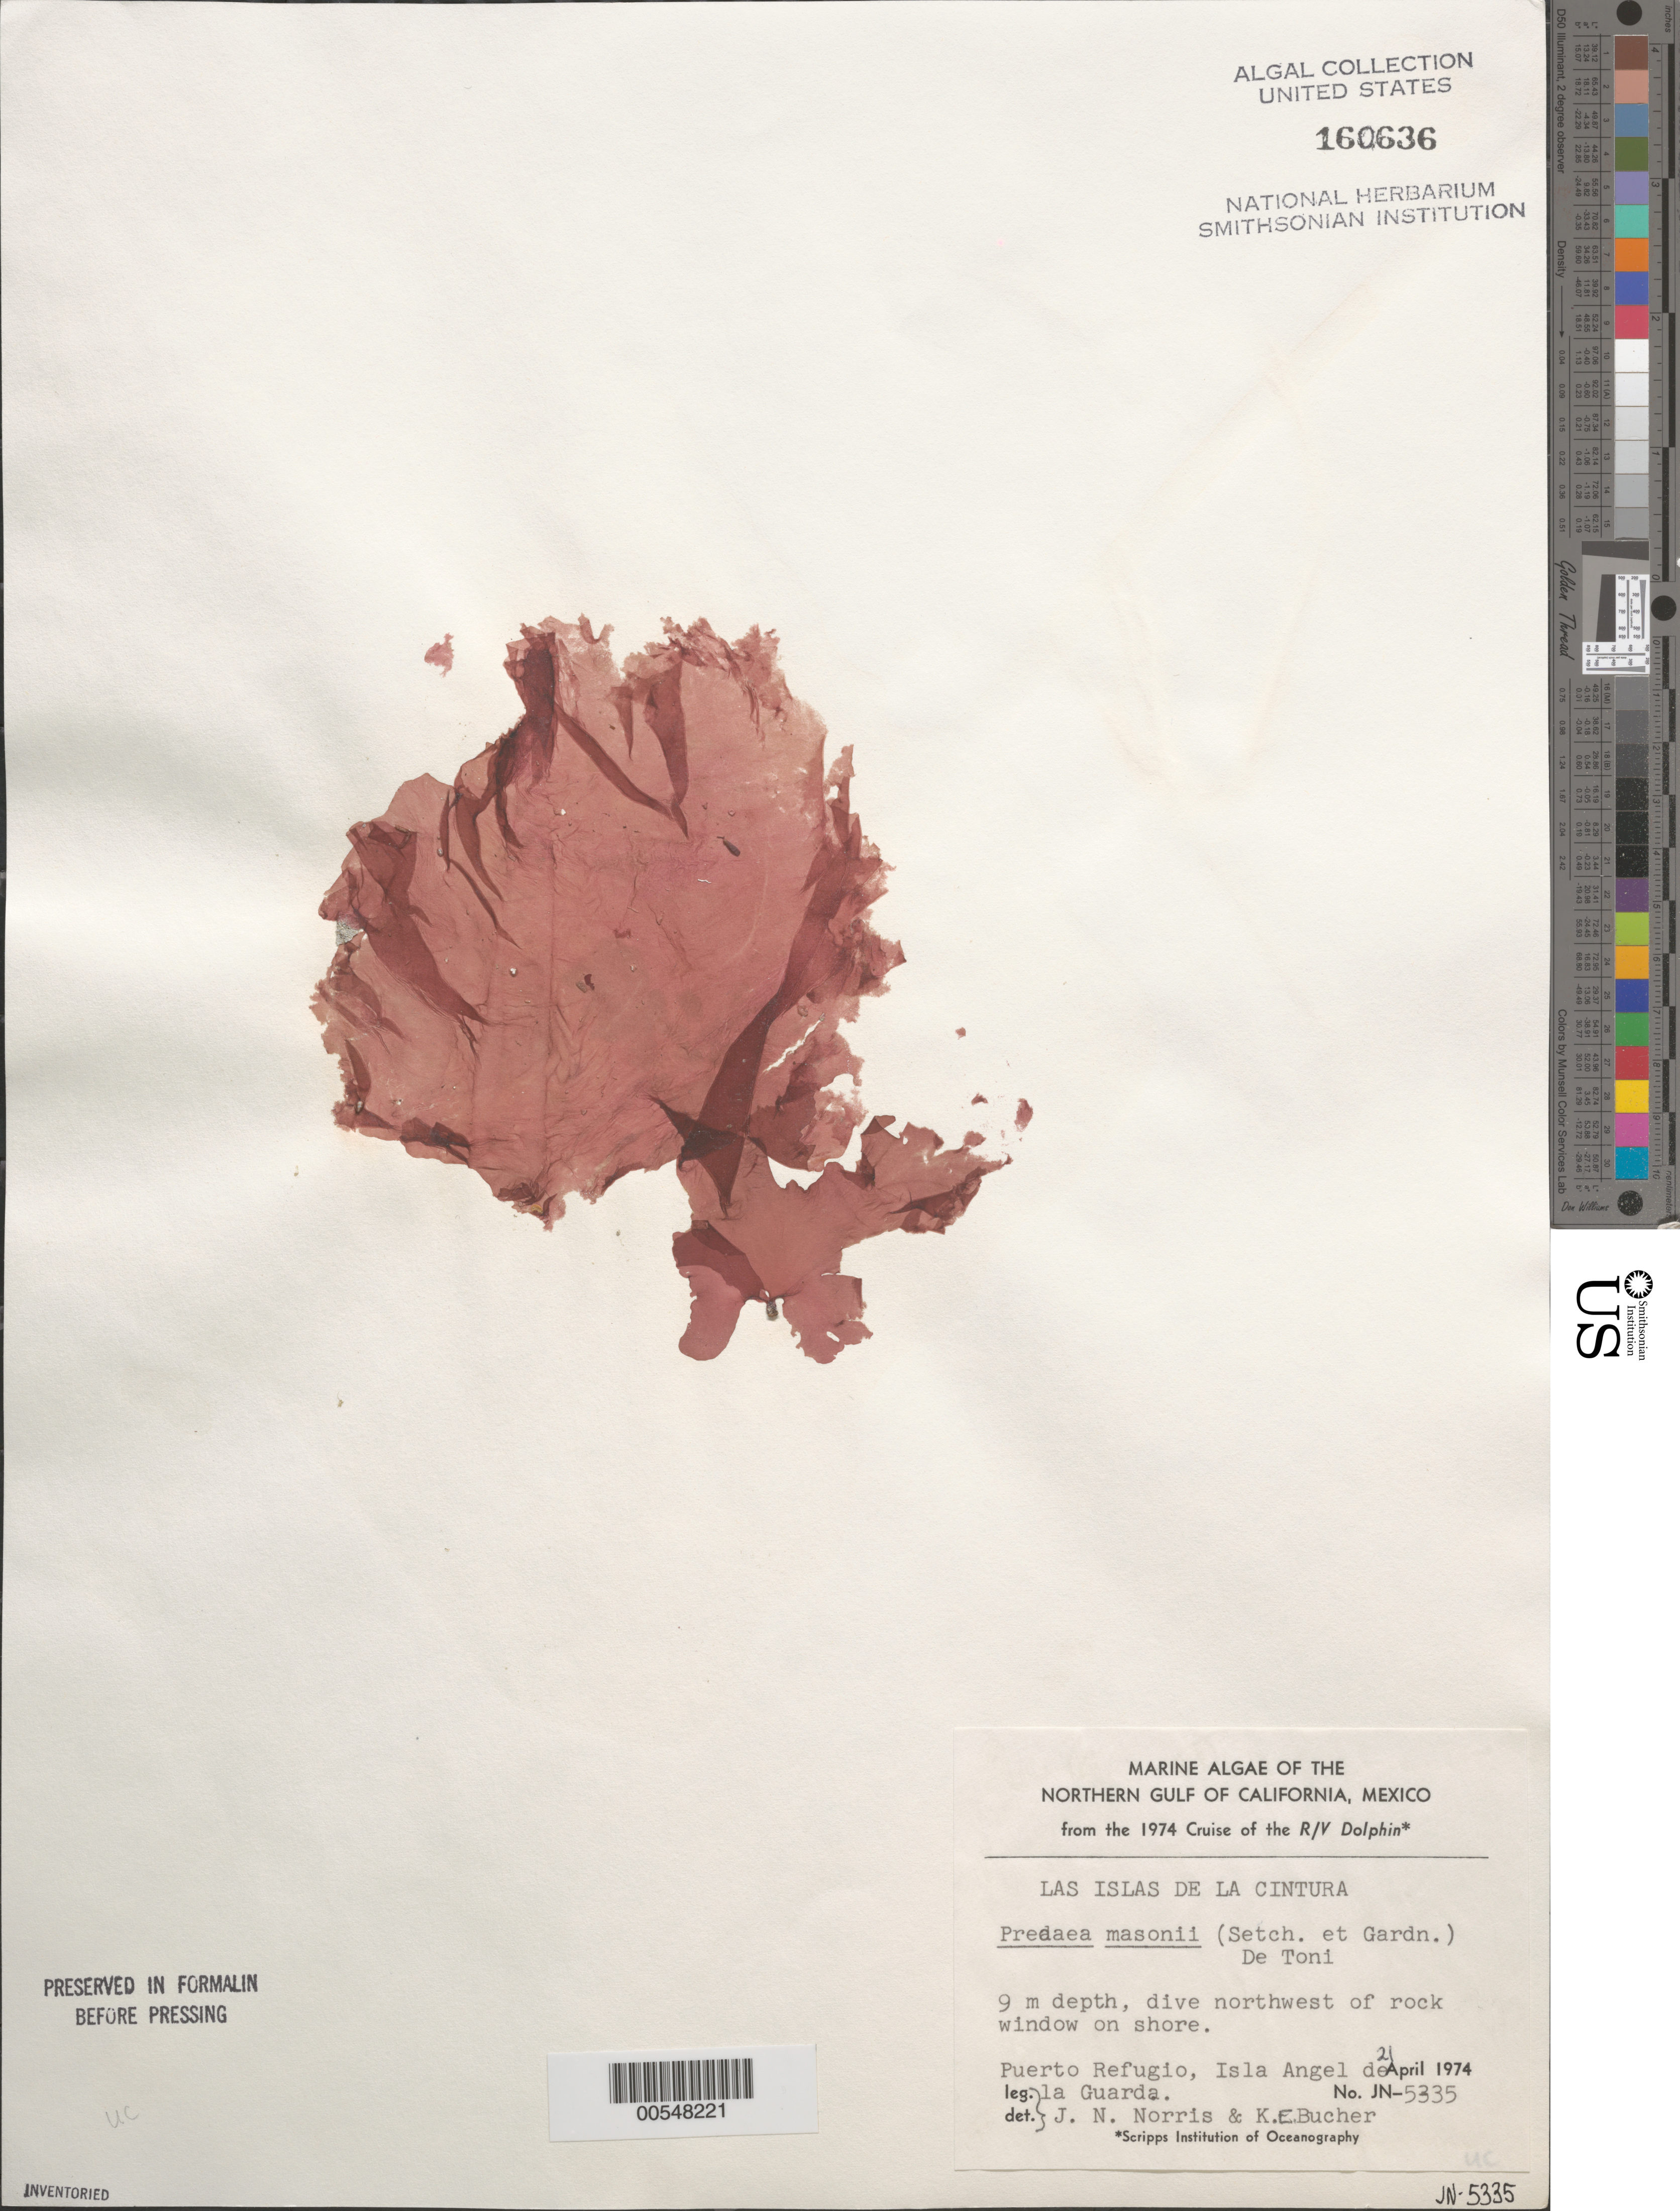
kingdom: Plantae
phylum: Rhodophyta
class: Florideophyceae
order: Nemastomatales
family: Nemastomataceae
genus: Predaea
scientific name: Predaea masonii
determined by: Norris, J. N.; Bucher, K. E.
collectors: J. N. Norris & K. E. Bucher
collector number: JN-5335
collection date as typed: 21 Apr 1974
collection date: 1974-04-21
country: Mexico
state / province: Baja California Norte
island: Isla Angel de la Guarda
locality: Puerto Refugio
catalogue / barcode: US 160636